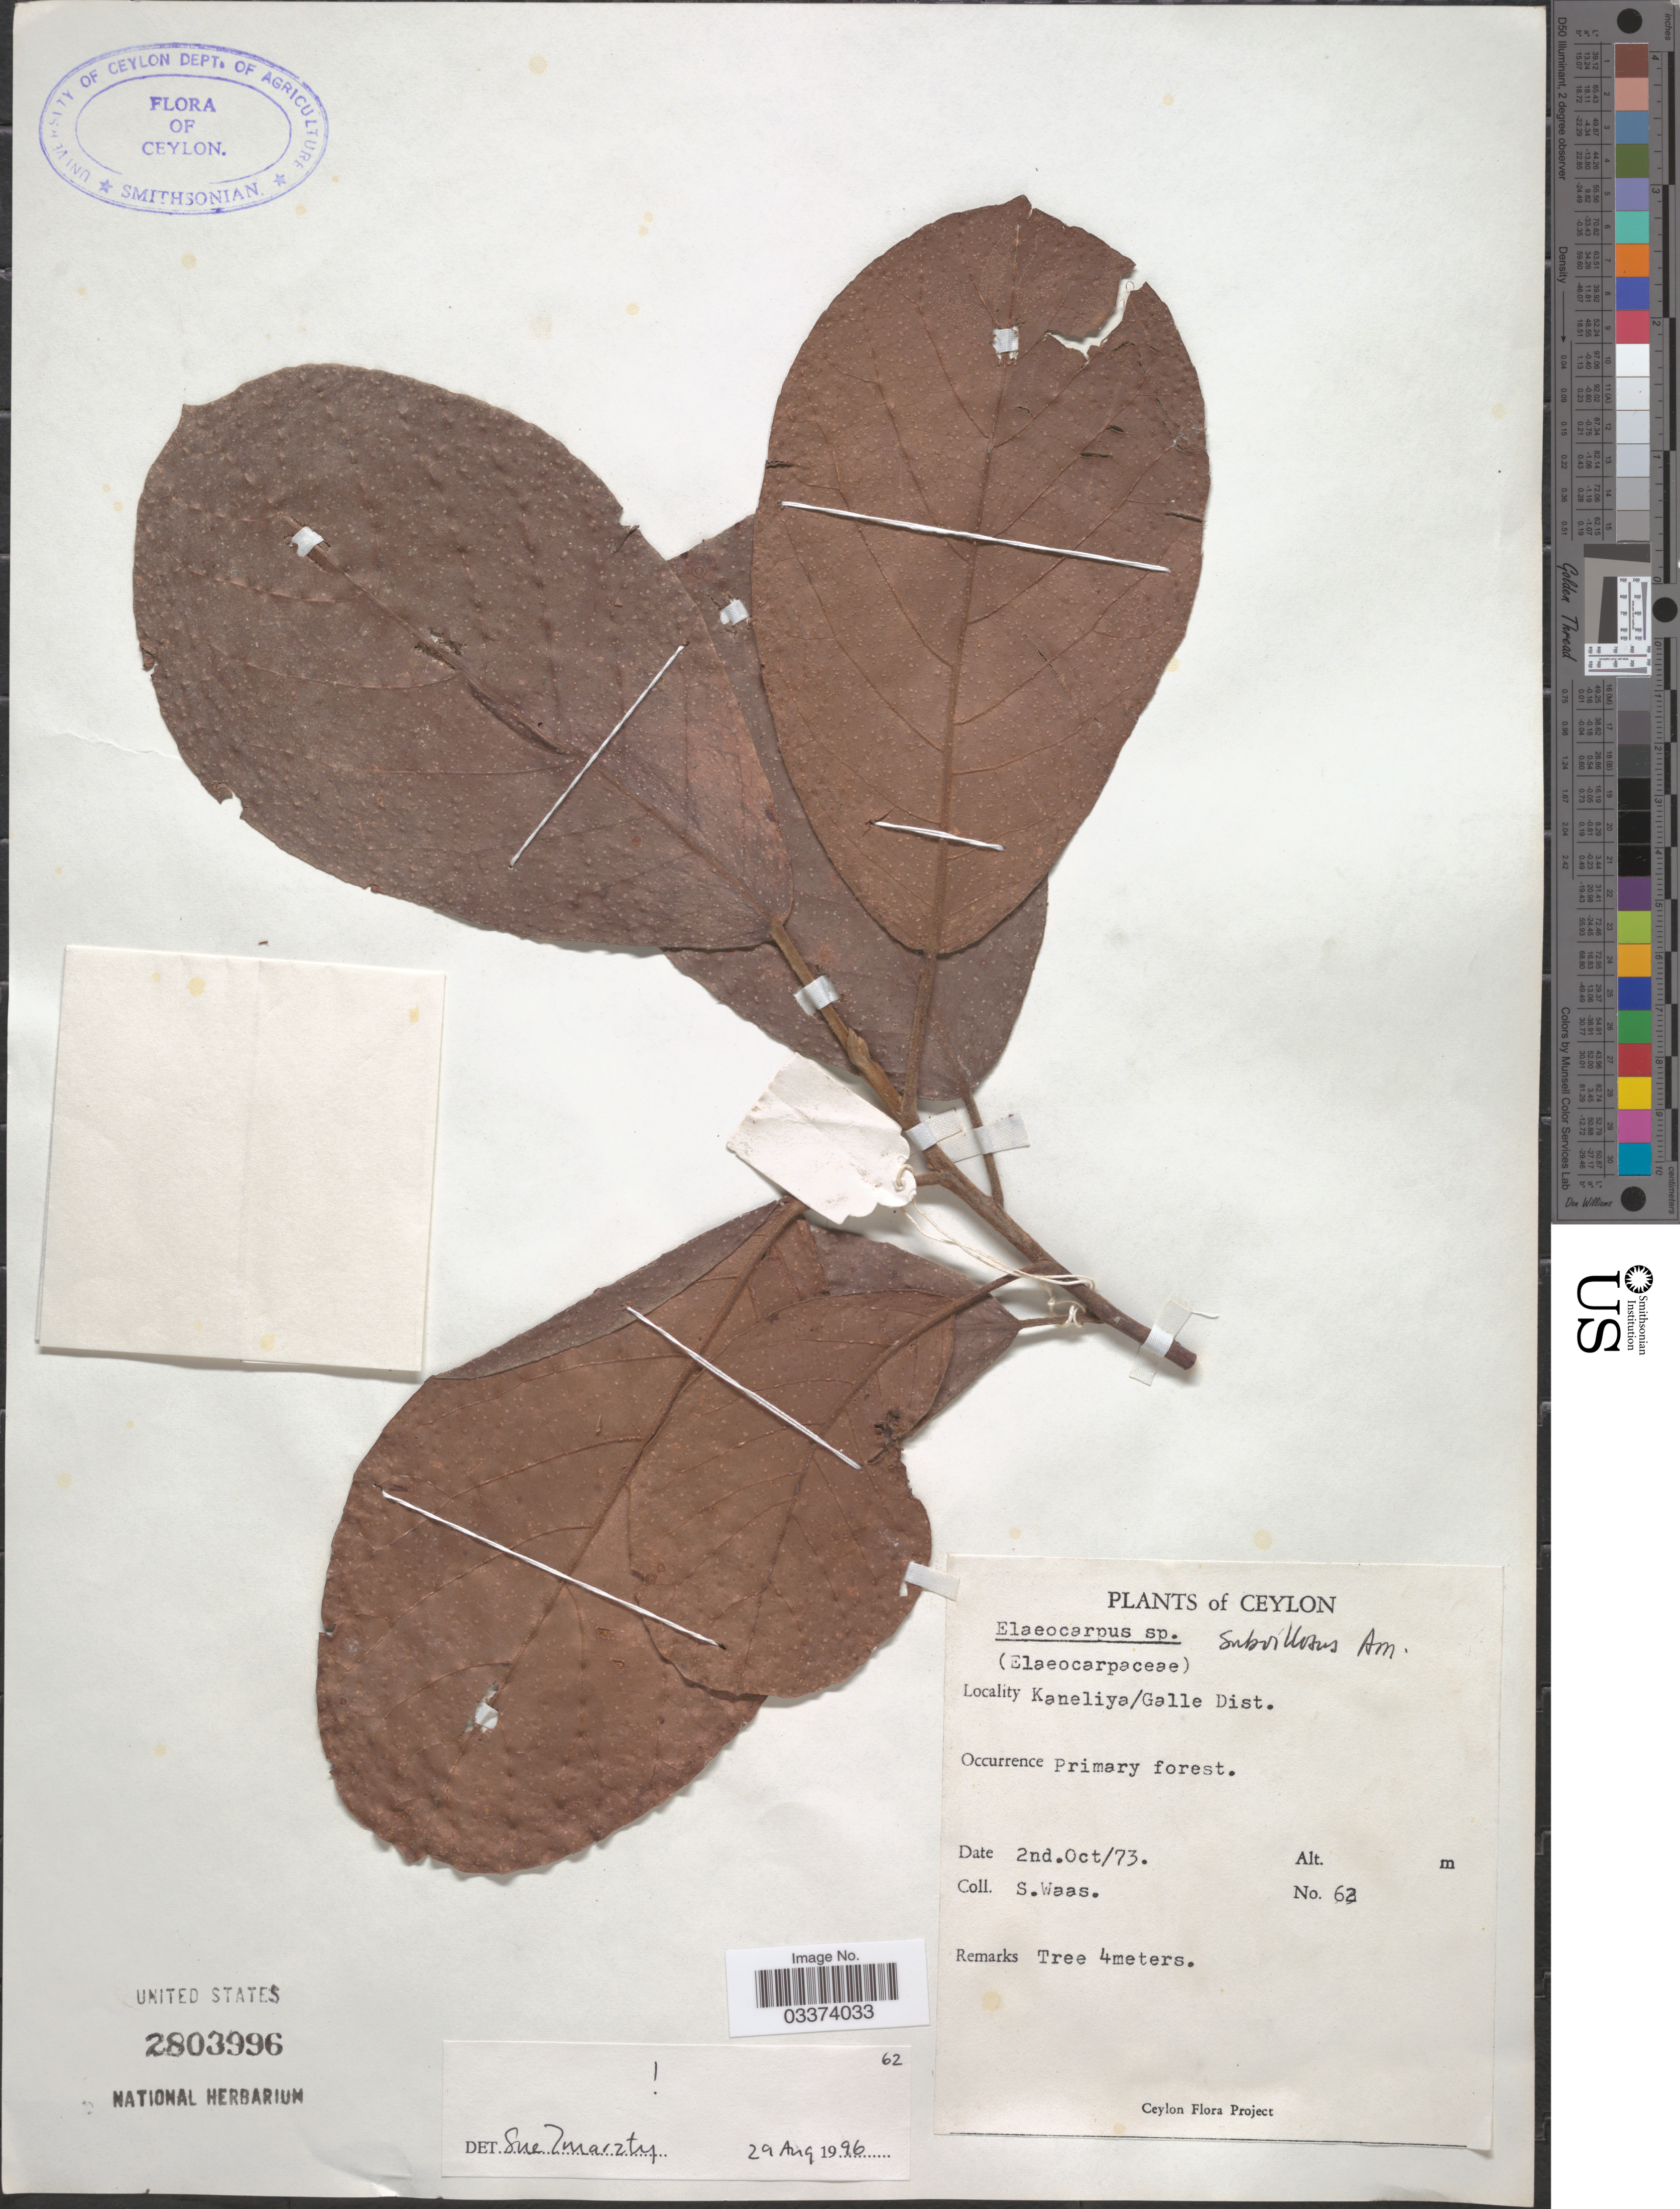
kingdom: Plantae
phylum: Tracheophyta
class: Magnoliopsida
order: Oxalidales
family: Elaeocarpaceae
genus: Elaeocarpus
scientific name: Elaeocarpus subvillosus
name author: Arn.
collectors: S. Waas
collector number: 62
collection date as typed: Transcribed d/m/y: 2/10/73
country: Sri Lanka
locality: Ceylon. Kaneliya/Galle Dist.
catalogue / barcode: US 2803996